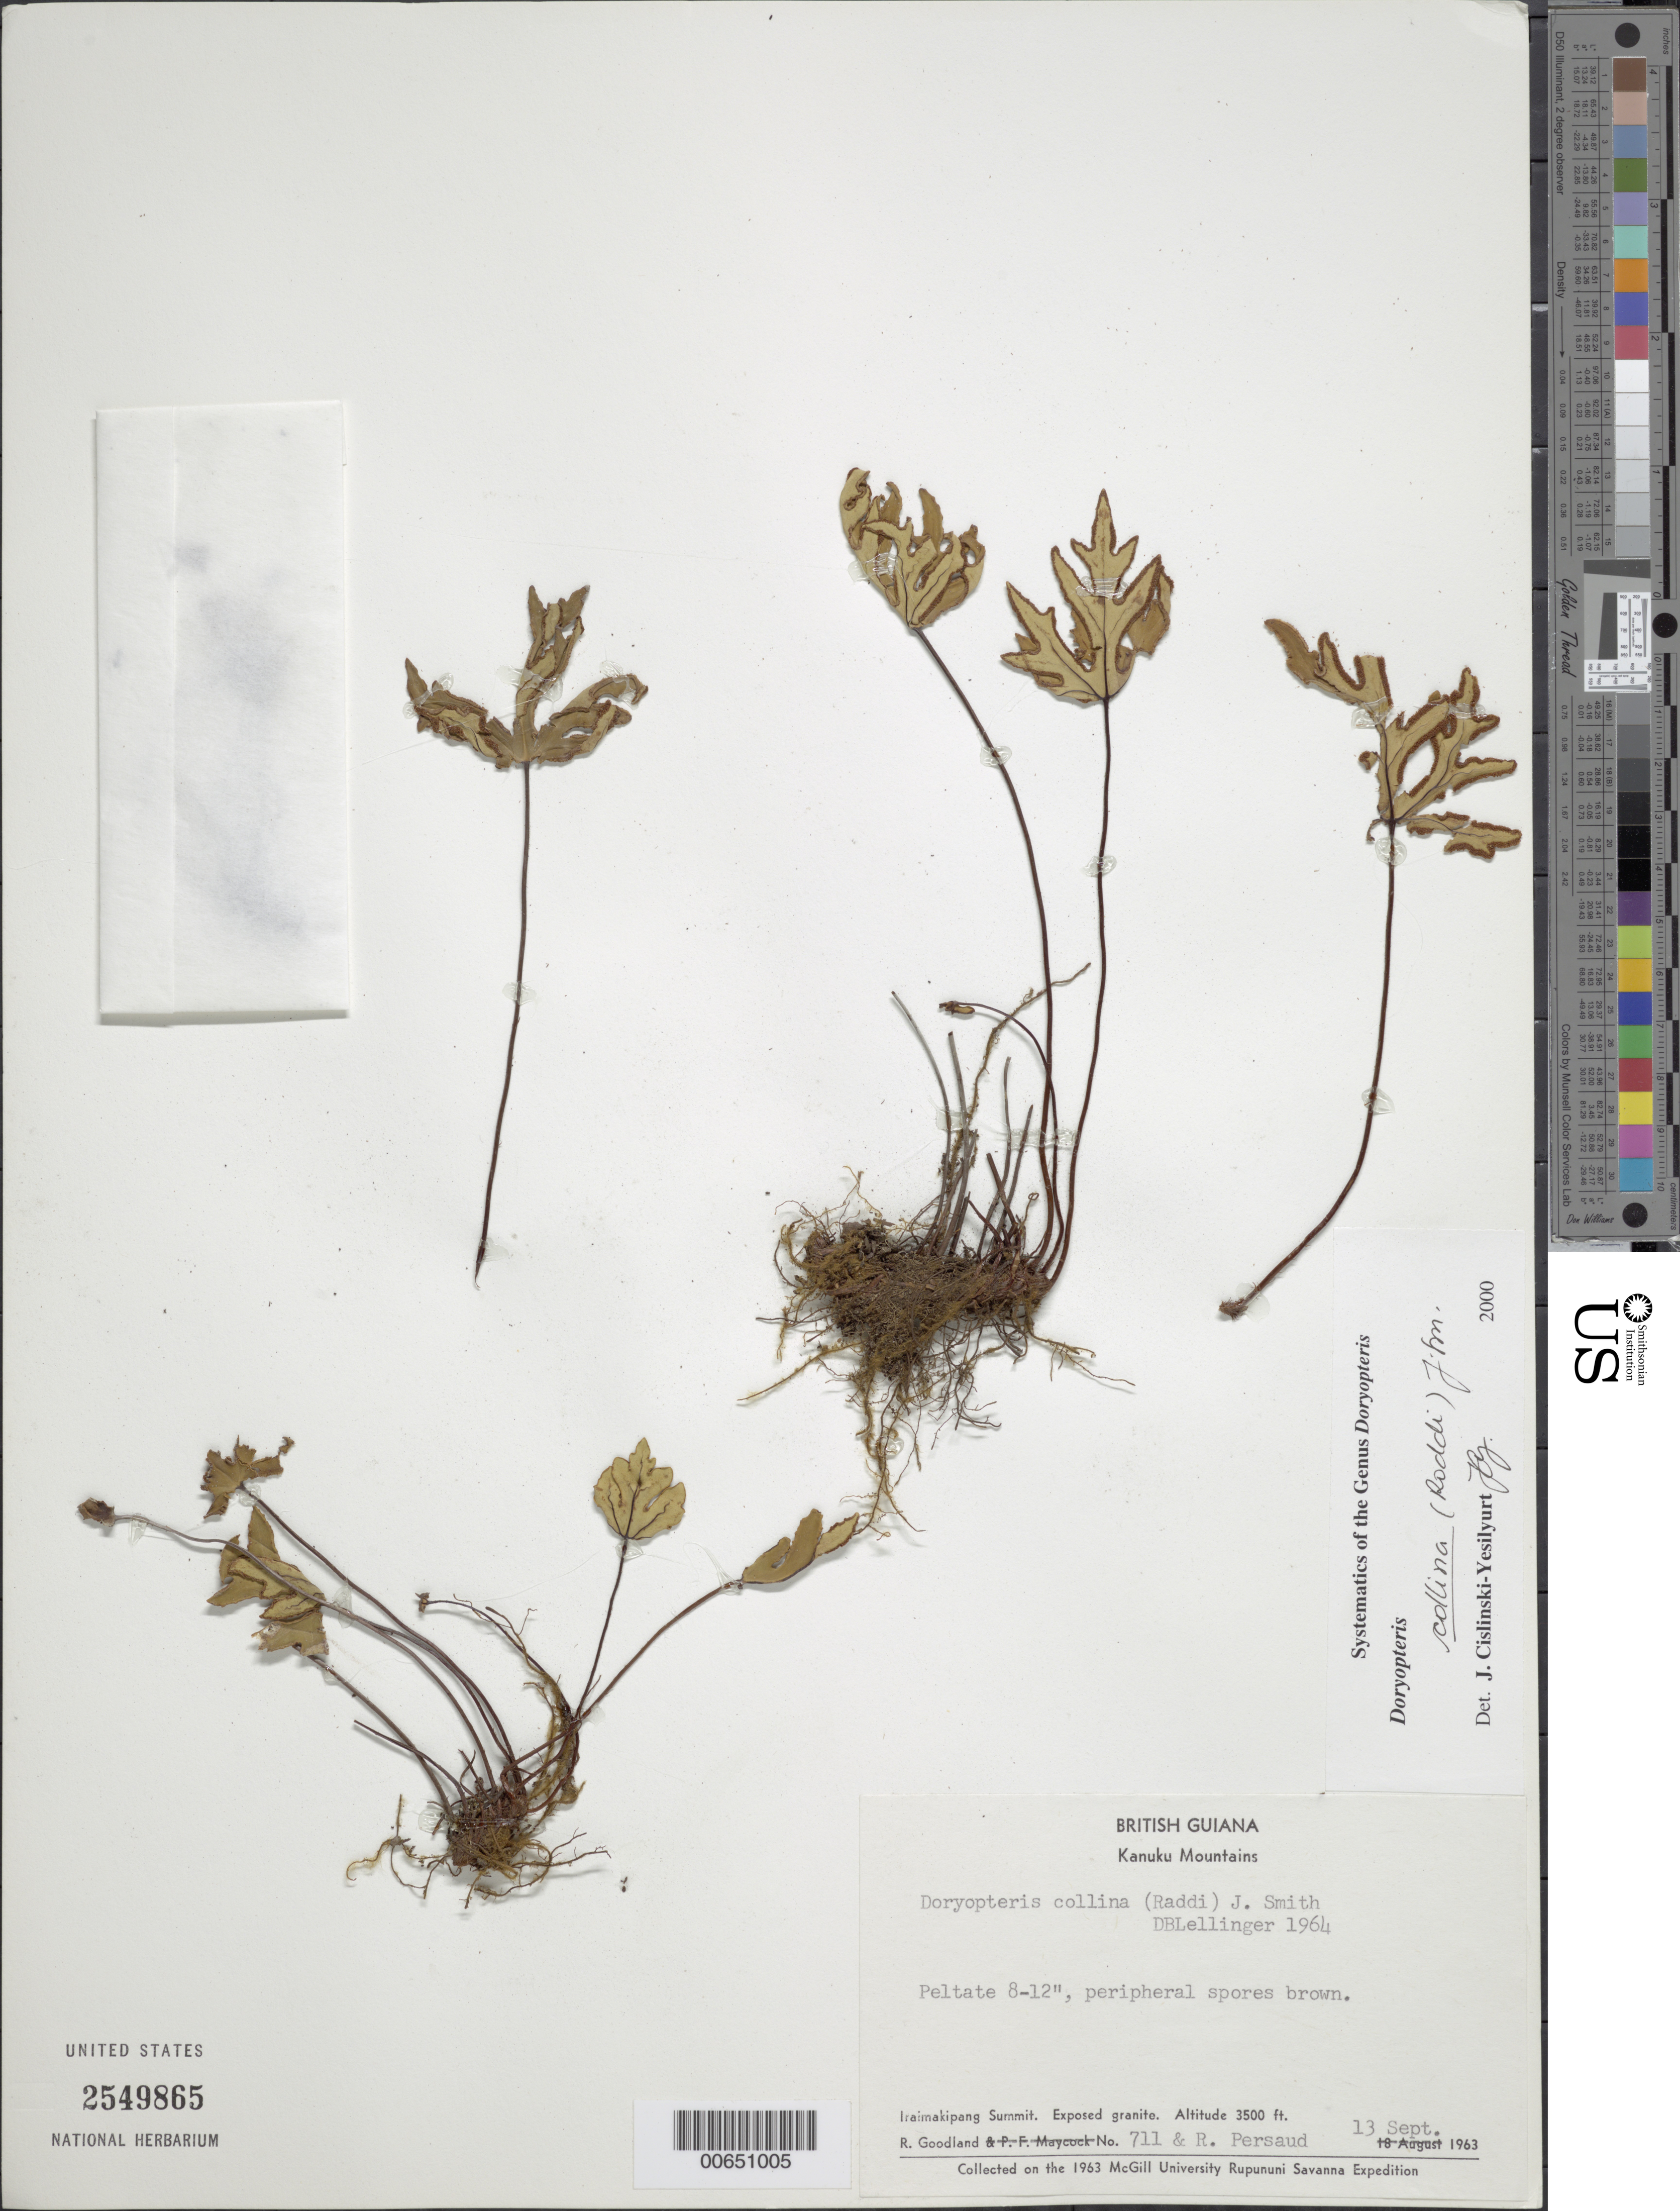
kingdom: Plantae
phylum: Tracheophyta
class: Polypodiopsida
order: Polypodiales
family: Pteridaceae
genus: Doryopteris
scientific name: Doryopteris collina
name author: (Raddi) J. Sm.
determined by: Lellinger, David B., (BOT), Smithsonian Institution - National Museum of Natural History (UNITED STATES)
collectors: R. Goodland & R. Persaud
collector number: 711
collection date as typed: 13-Sep-63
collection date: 1963-09-13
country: Guyana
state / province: U. Takutu-U. Essequibo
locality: Mt. Iraimakipang, summit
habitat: Exposed granite, Grassland with scattered trees. Dominants: Curatella, Byrsonima, Trachypogon, Fimbristylis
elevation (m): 1067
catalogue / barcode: US 2549865